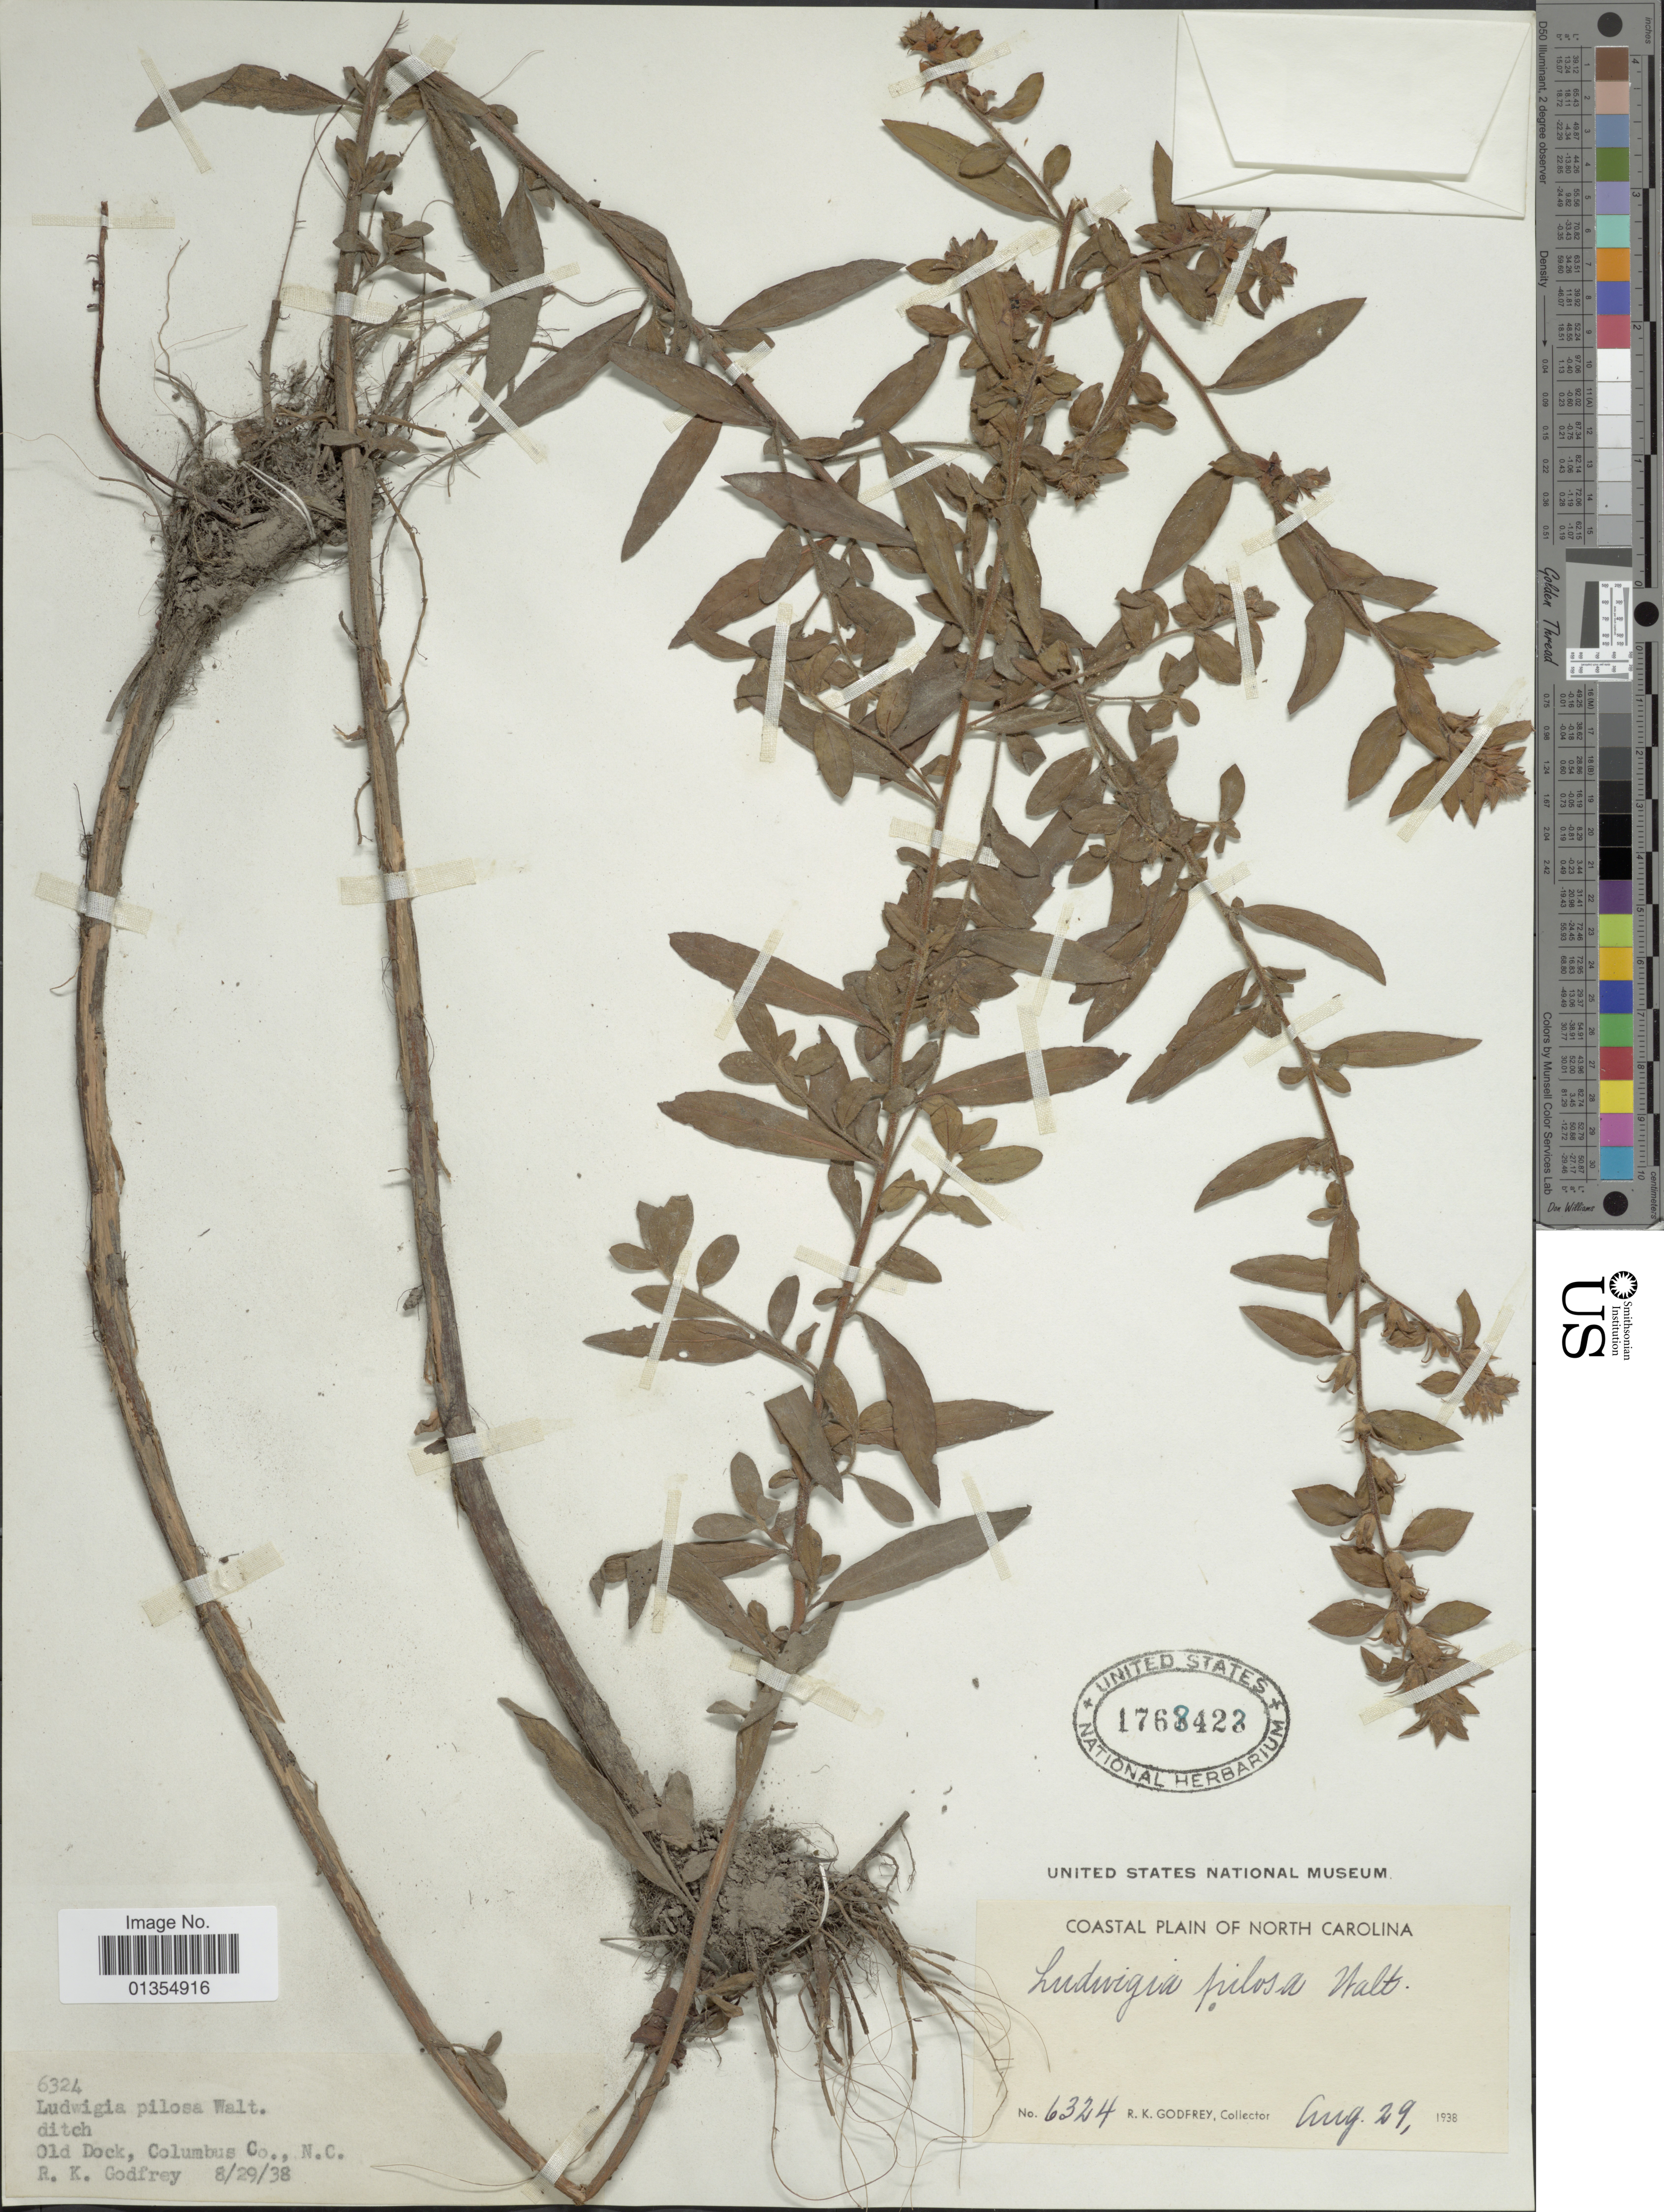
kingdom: Plantae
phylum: Tracheophyta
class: Magnoliopsida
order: Myrtales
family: Onagraceae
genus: Ludwigia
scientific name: Ludwigia pilosa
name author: Walter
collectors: R. K. Godfrey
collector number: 6324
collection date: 1938-08-29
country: United States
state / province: North Carolina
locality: Coastal plain of North Carolina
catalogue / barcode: US 1768423